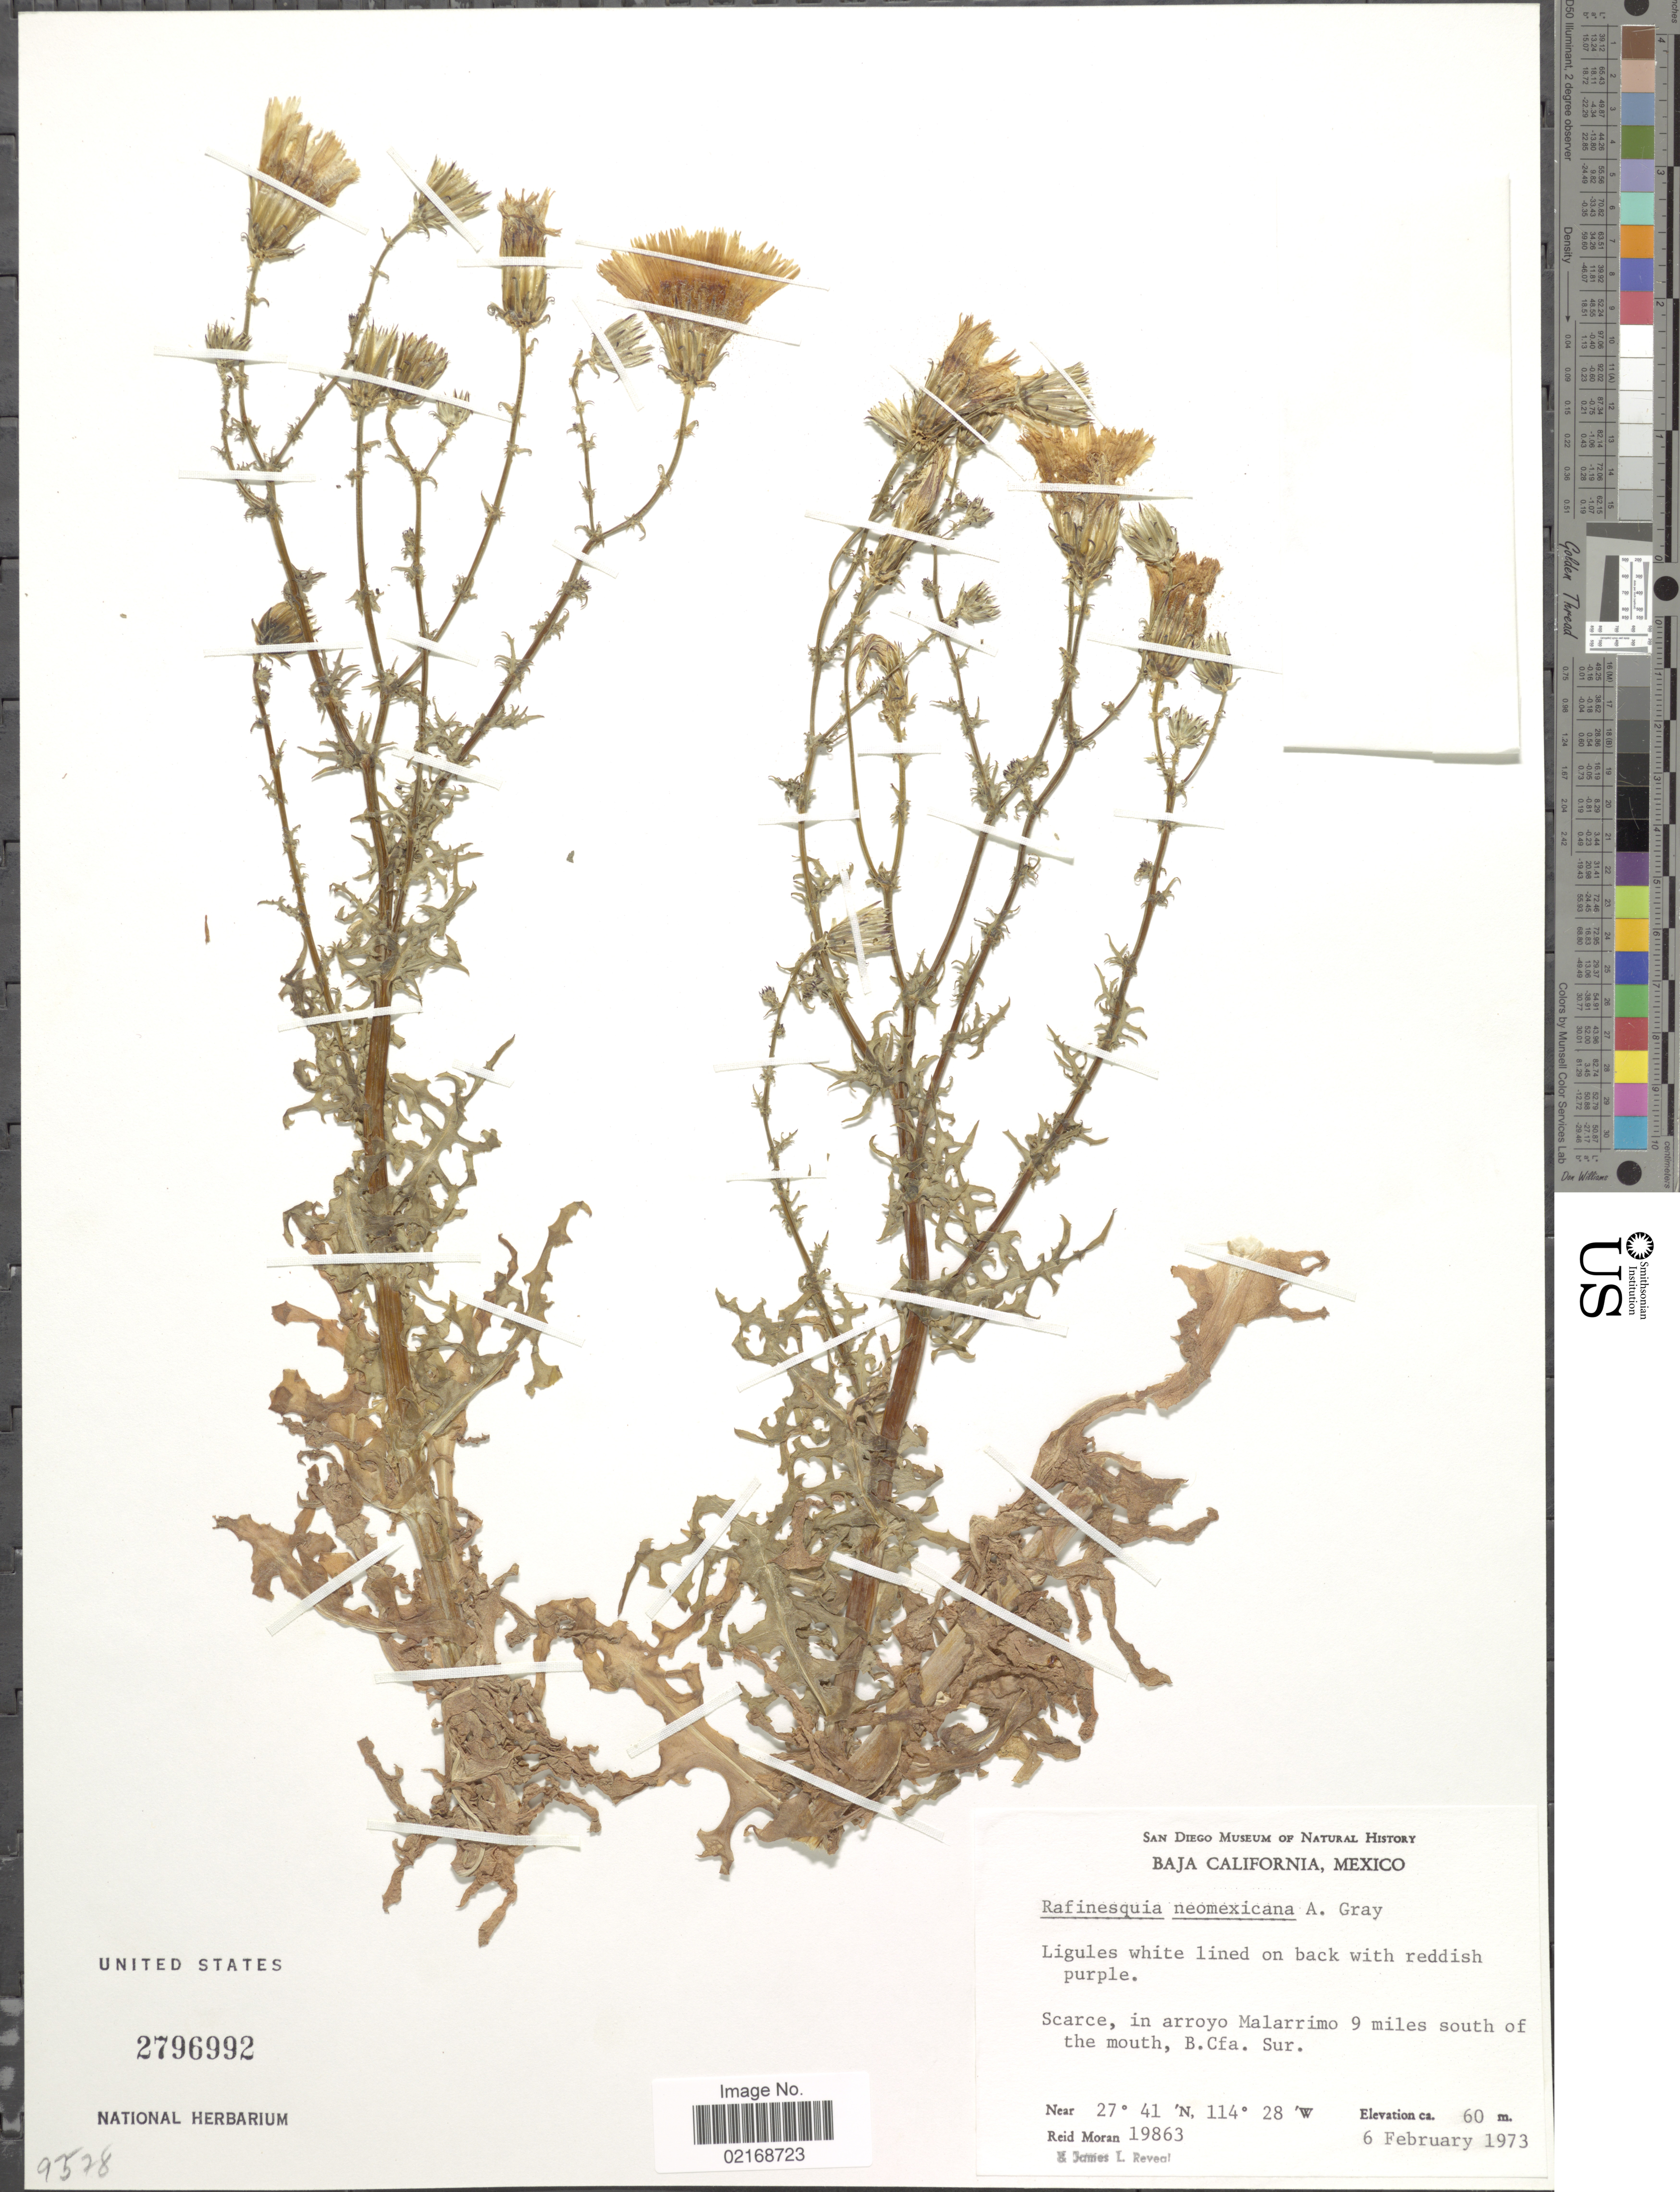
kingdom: Plantae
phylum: Tracheophyta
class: Magnoliopsida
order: Asterales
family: Asteraceae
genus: Rafinesquia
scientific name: Rafinesquia neomexicana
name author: A. Gray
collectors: R. V. Moran & J. L. Reveal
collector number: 19863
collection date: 1973-02-06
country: Mexico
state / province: Baja California Sur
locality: Baja California, Scarce, in arroyo Malarrimo 9 miles south of the mouth, B.Cfa. Sur.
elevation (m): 60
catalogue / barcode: US 2796992